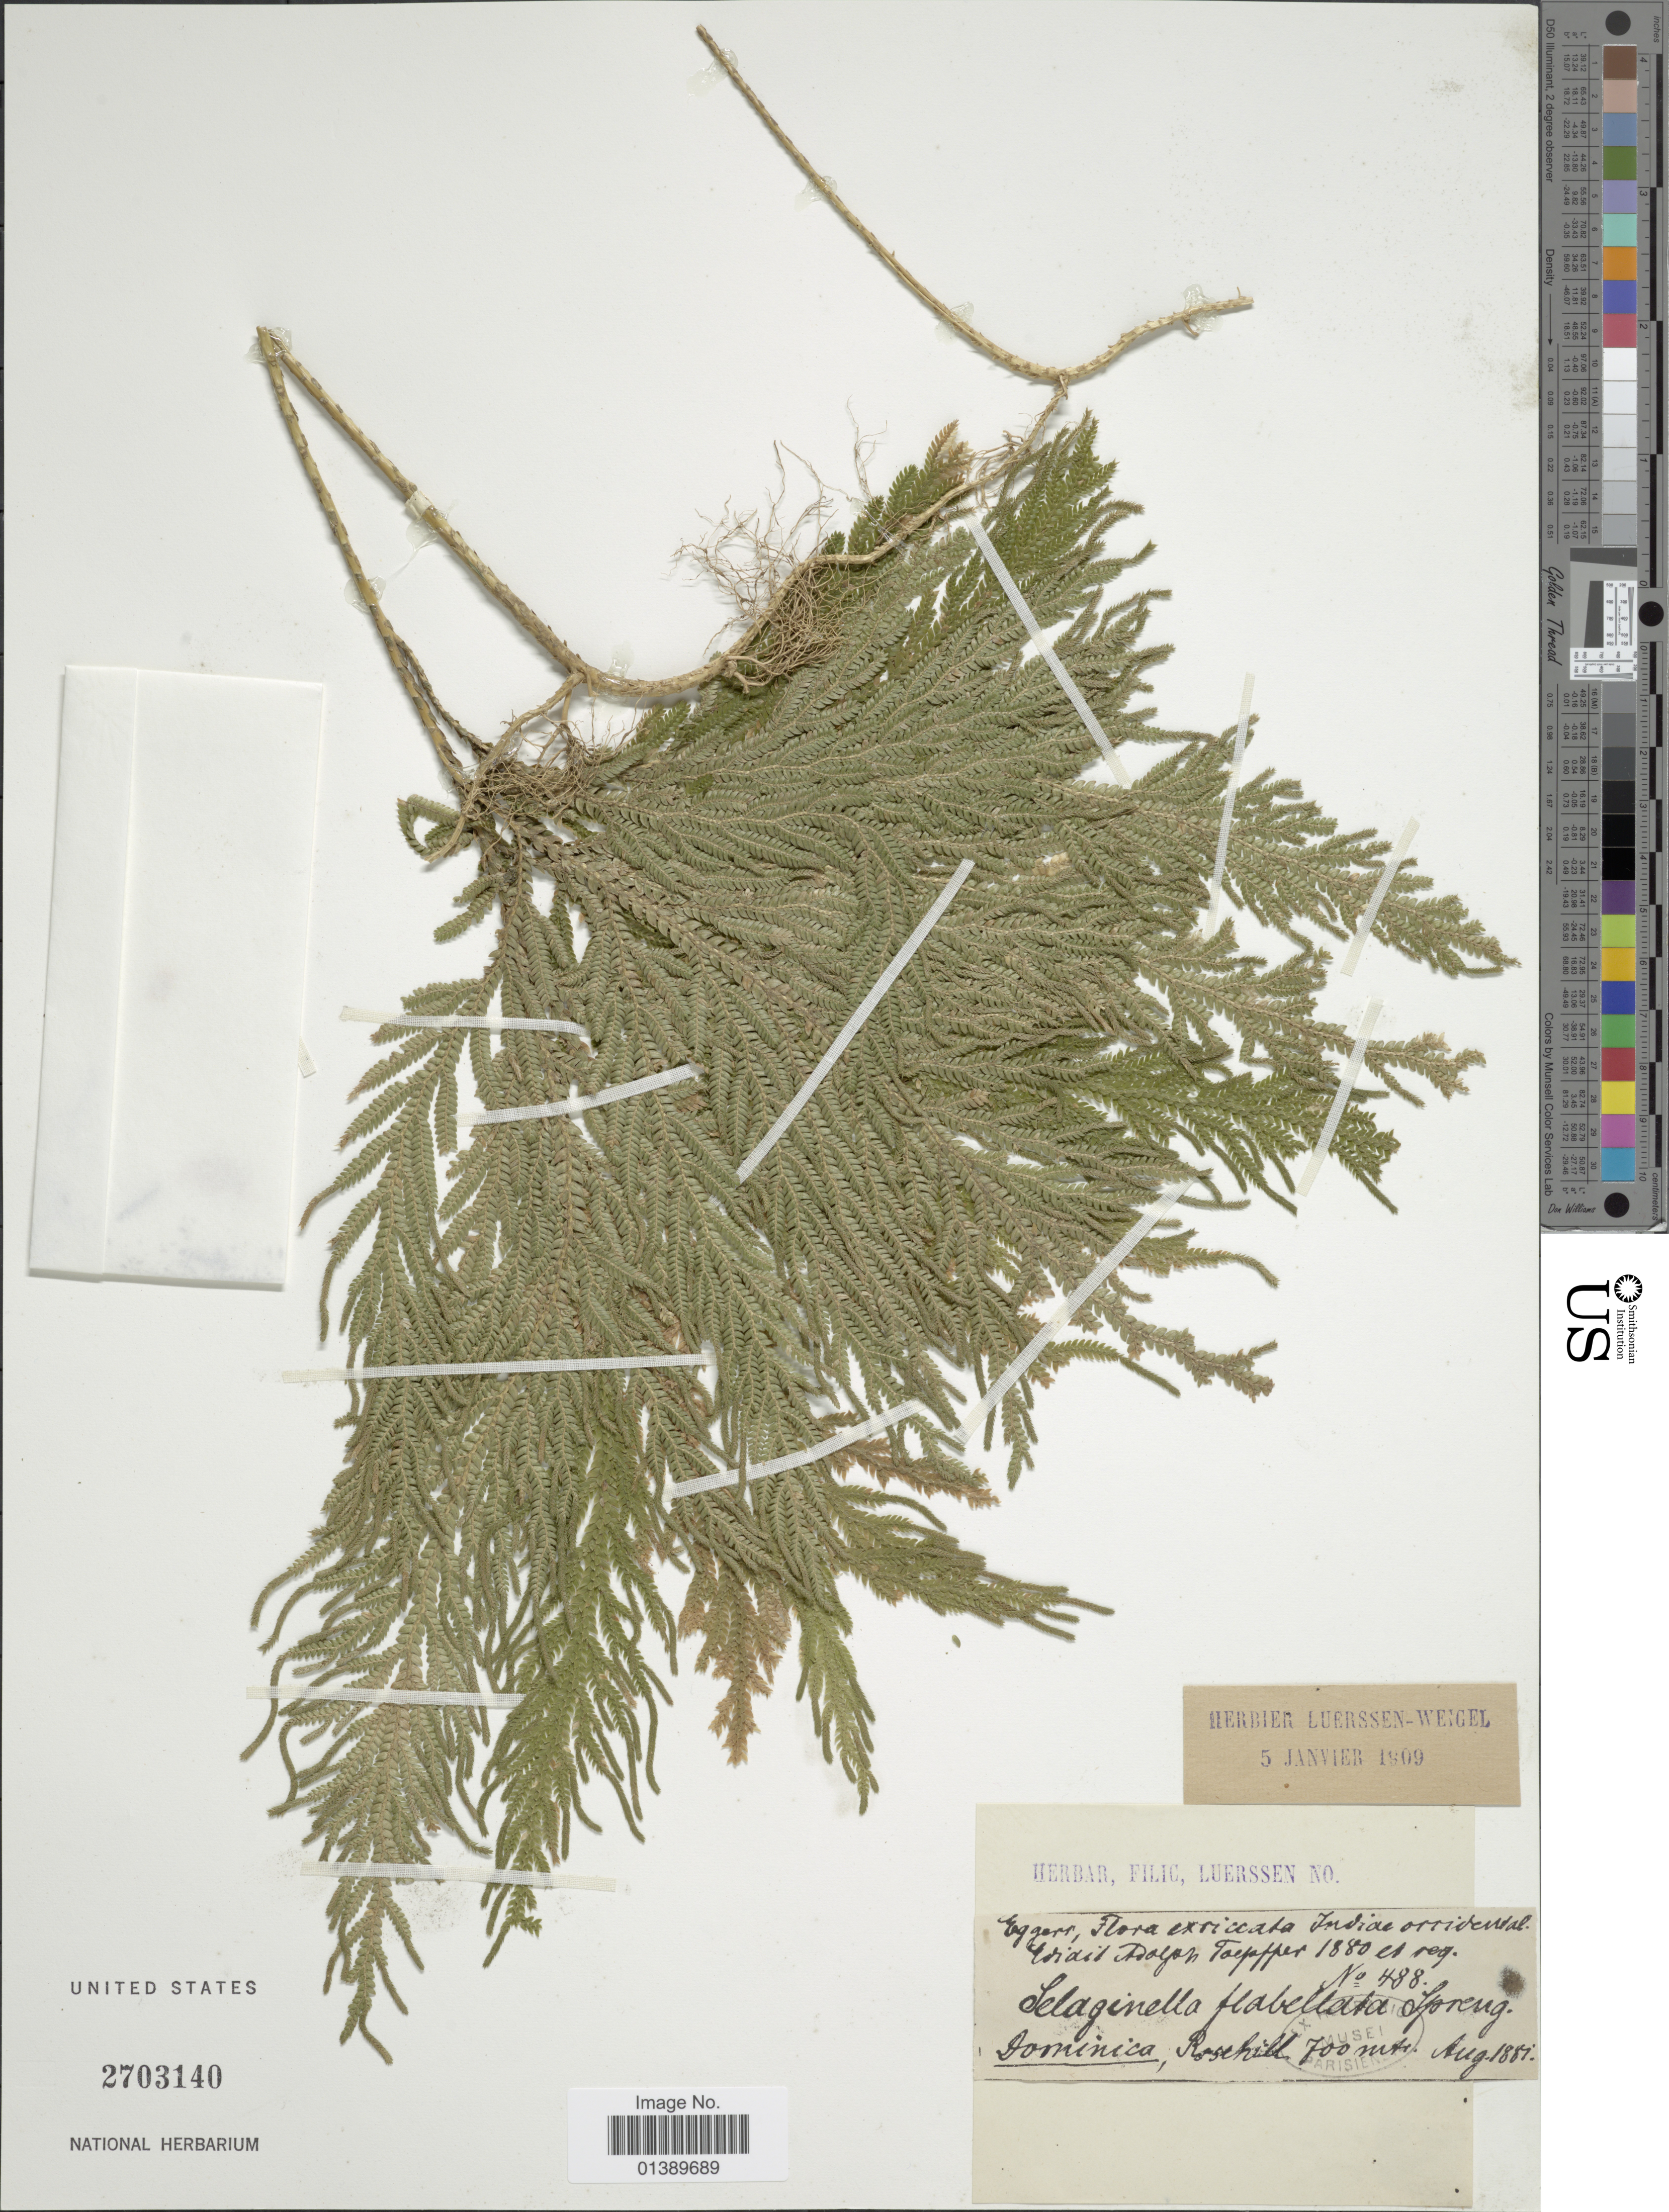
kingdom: Plantae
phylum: Tracheophyta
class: Lycopodiopsida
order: Selaginellales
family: Selaginellaceae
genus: Selaginella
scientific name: Selaginella flabellata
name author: L.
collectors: -. Eggers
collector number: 488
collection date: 1881-08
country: Dominica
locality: Rosehill.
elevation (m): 700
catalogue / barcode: US 2703140